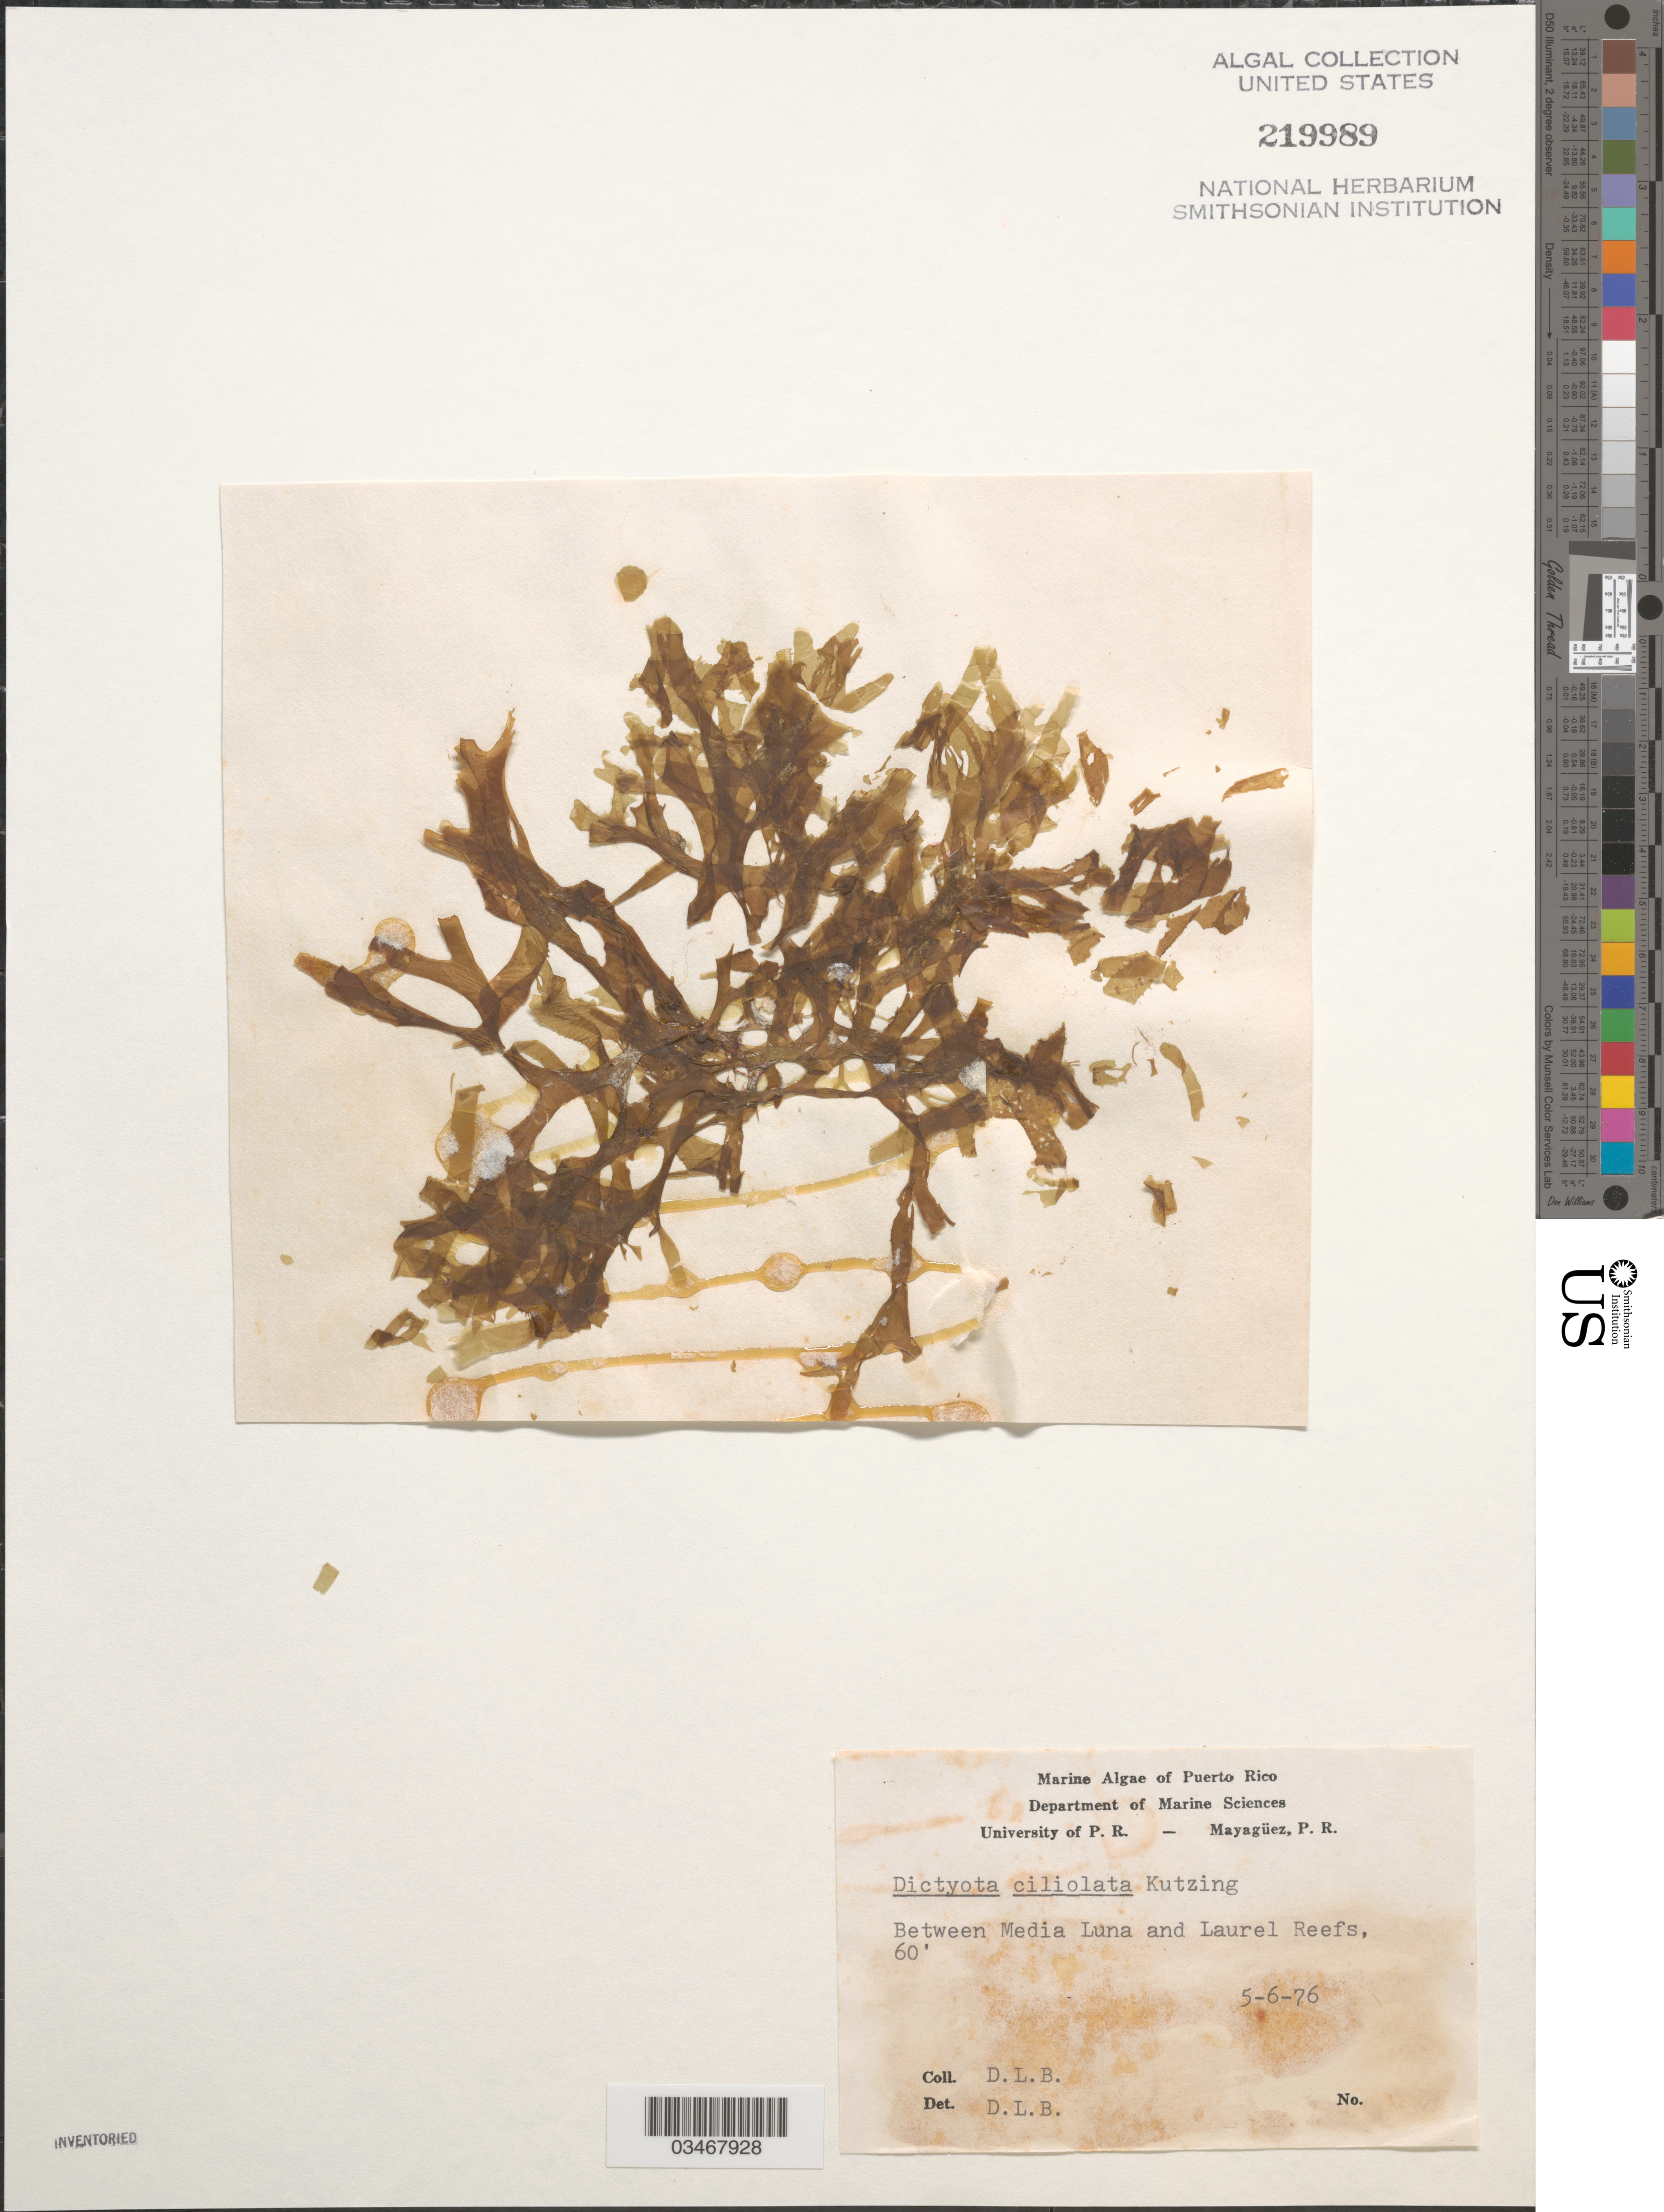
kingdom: Chromista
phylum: Ochrophyta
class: Phaeophyceae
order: Dictyotales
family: Dictyotaceae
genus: Dictyota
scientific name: Dictyota ciliolata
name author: Sond. ex Kütz.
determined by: Ballantine, D. L.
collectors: D.L. Ballantine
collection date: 1976-05-06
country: Puerto Rico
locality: Between Media Luna and Laurel Reefs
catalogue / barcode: US 219989